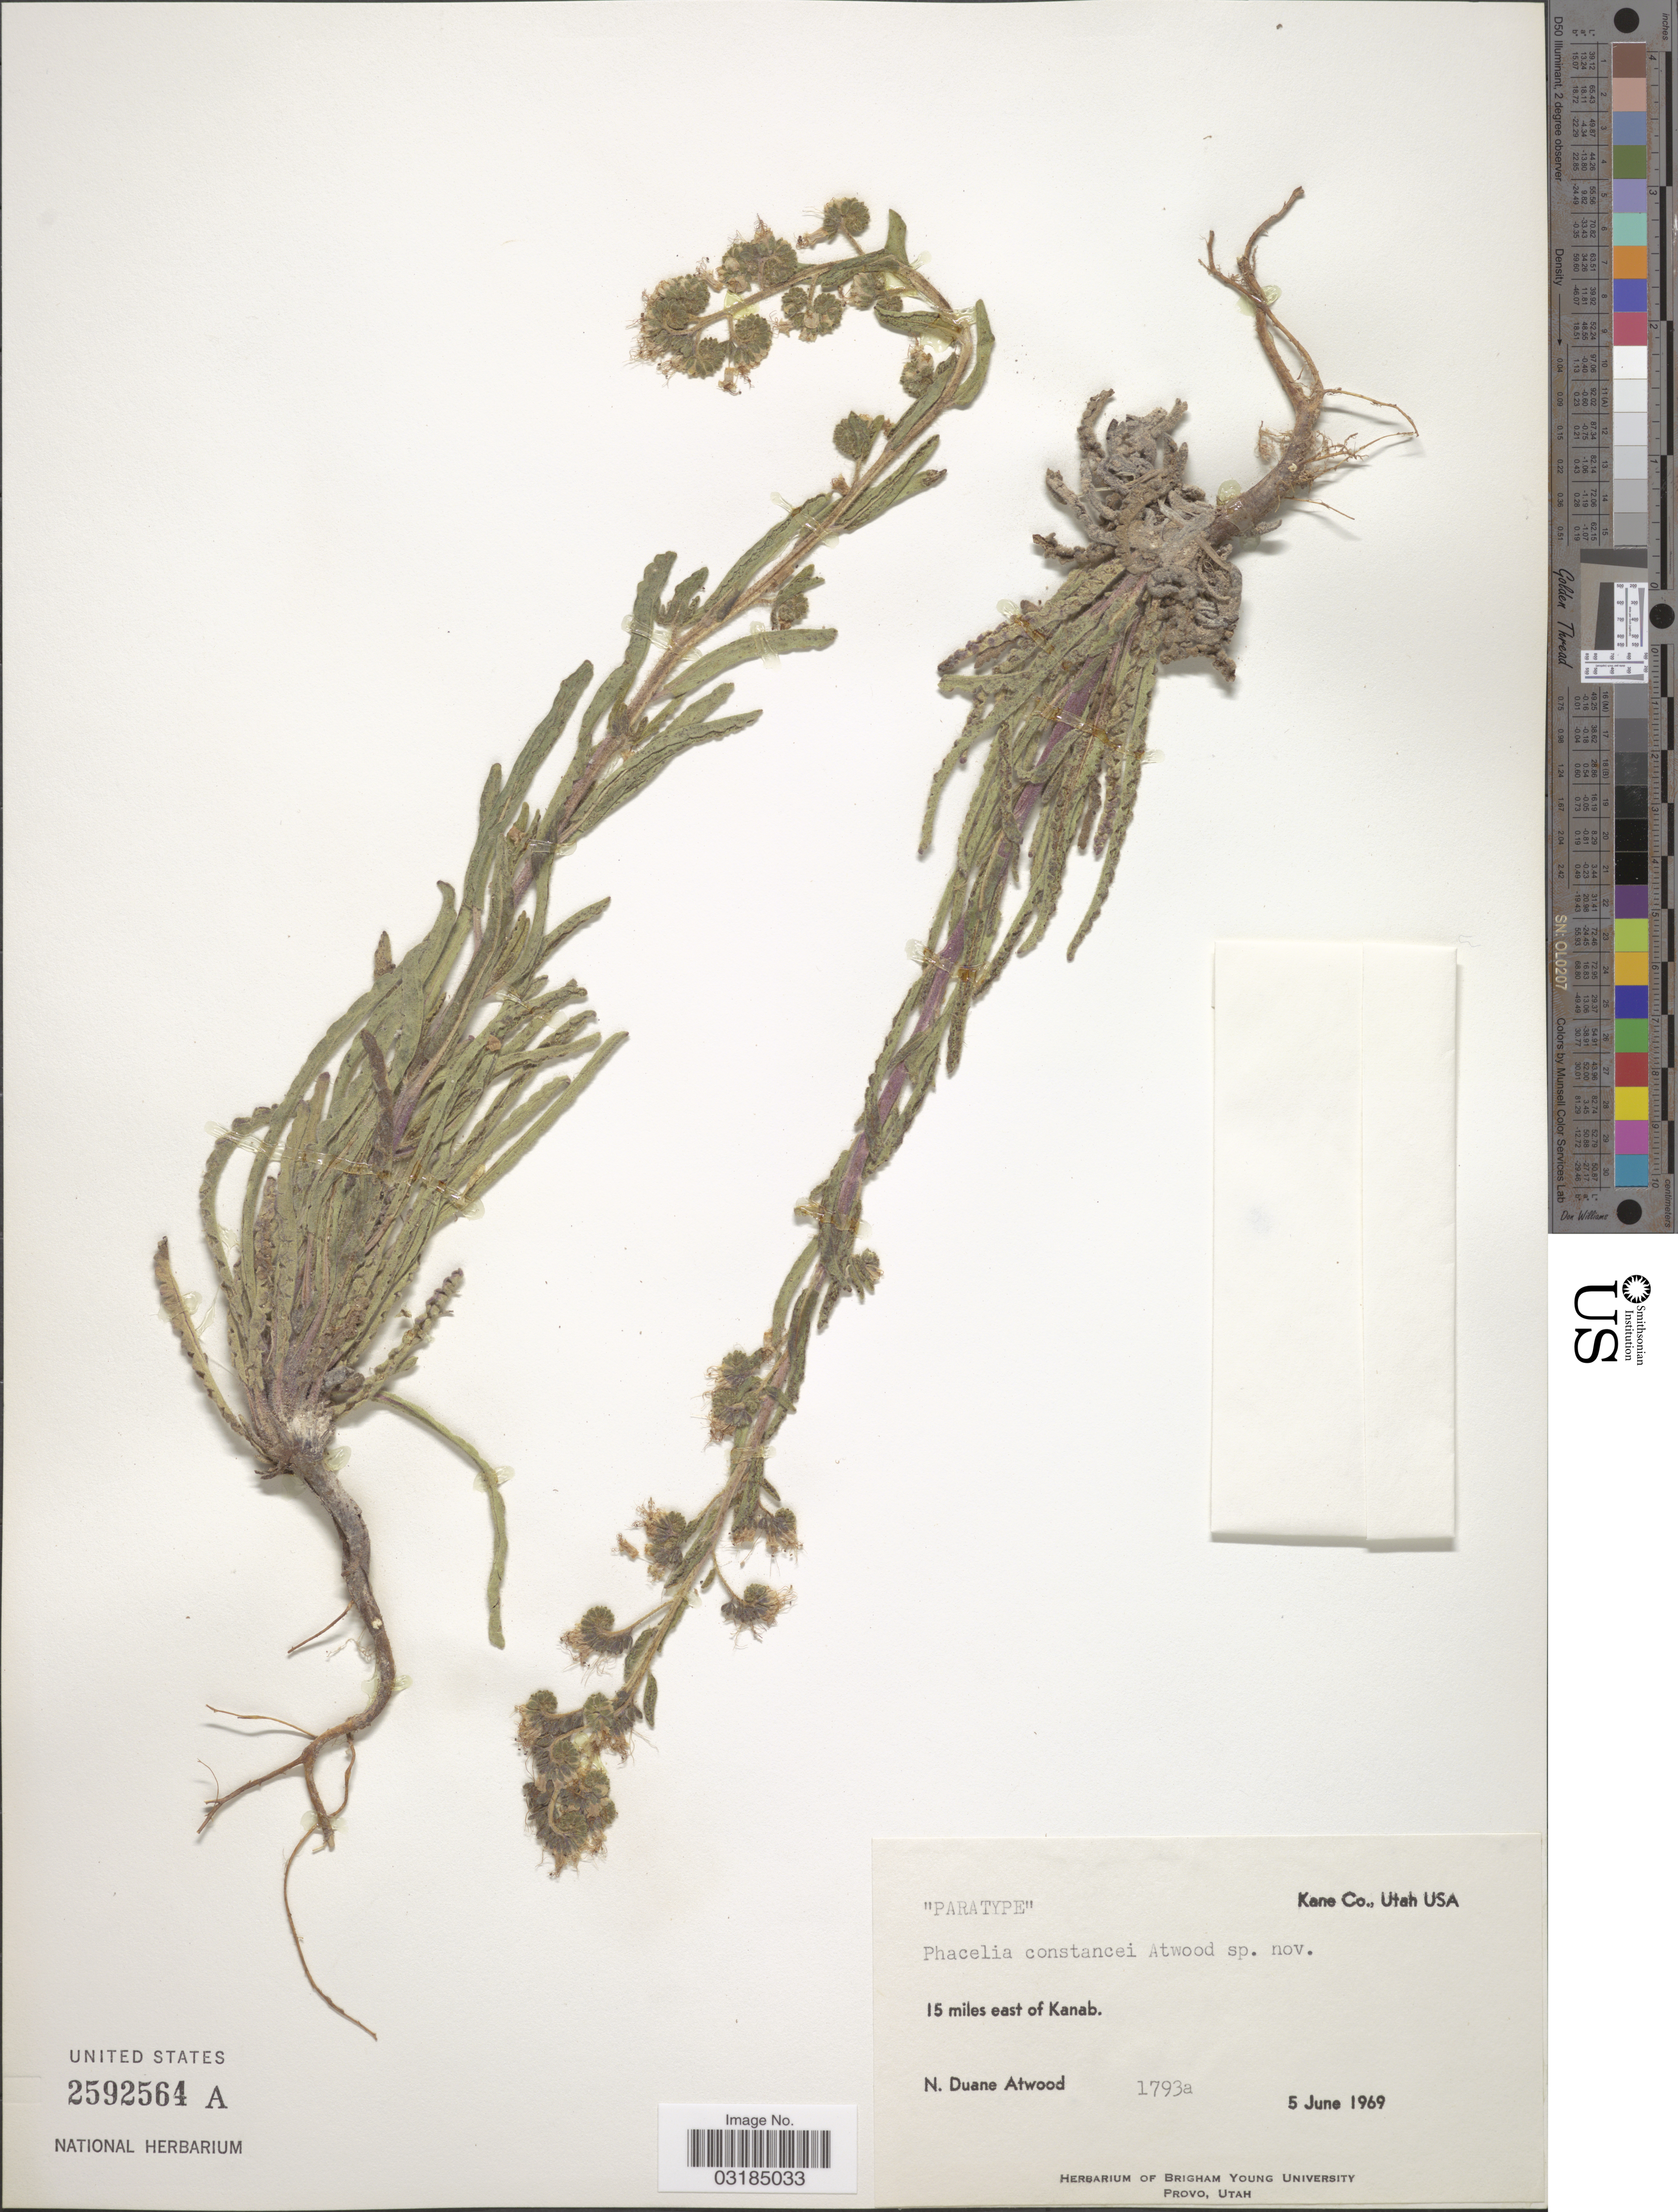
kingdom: Plantae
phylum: Tracheophyta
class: Magnoliopsida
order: Boraginales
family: Hydrophyllaceae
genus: Phacelia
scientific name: Phacelia constancei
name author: Atwood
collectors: N. Atwood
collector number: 1793a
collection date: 1969-06-05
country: United States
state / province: Utah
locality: Kane Co. 15 miles east of Kanab.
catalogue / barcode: US 2592564A